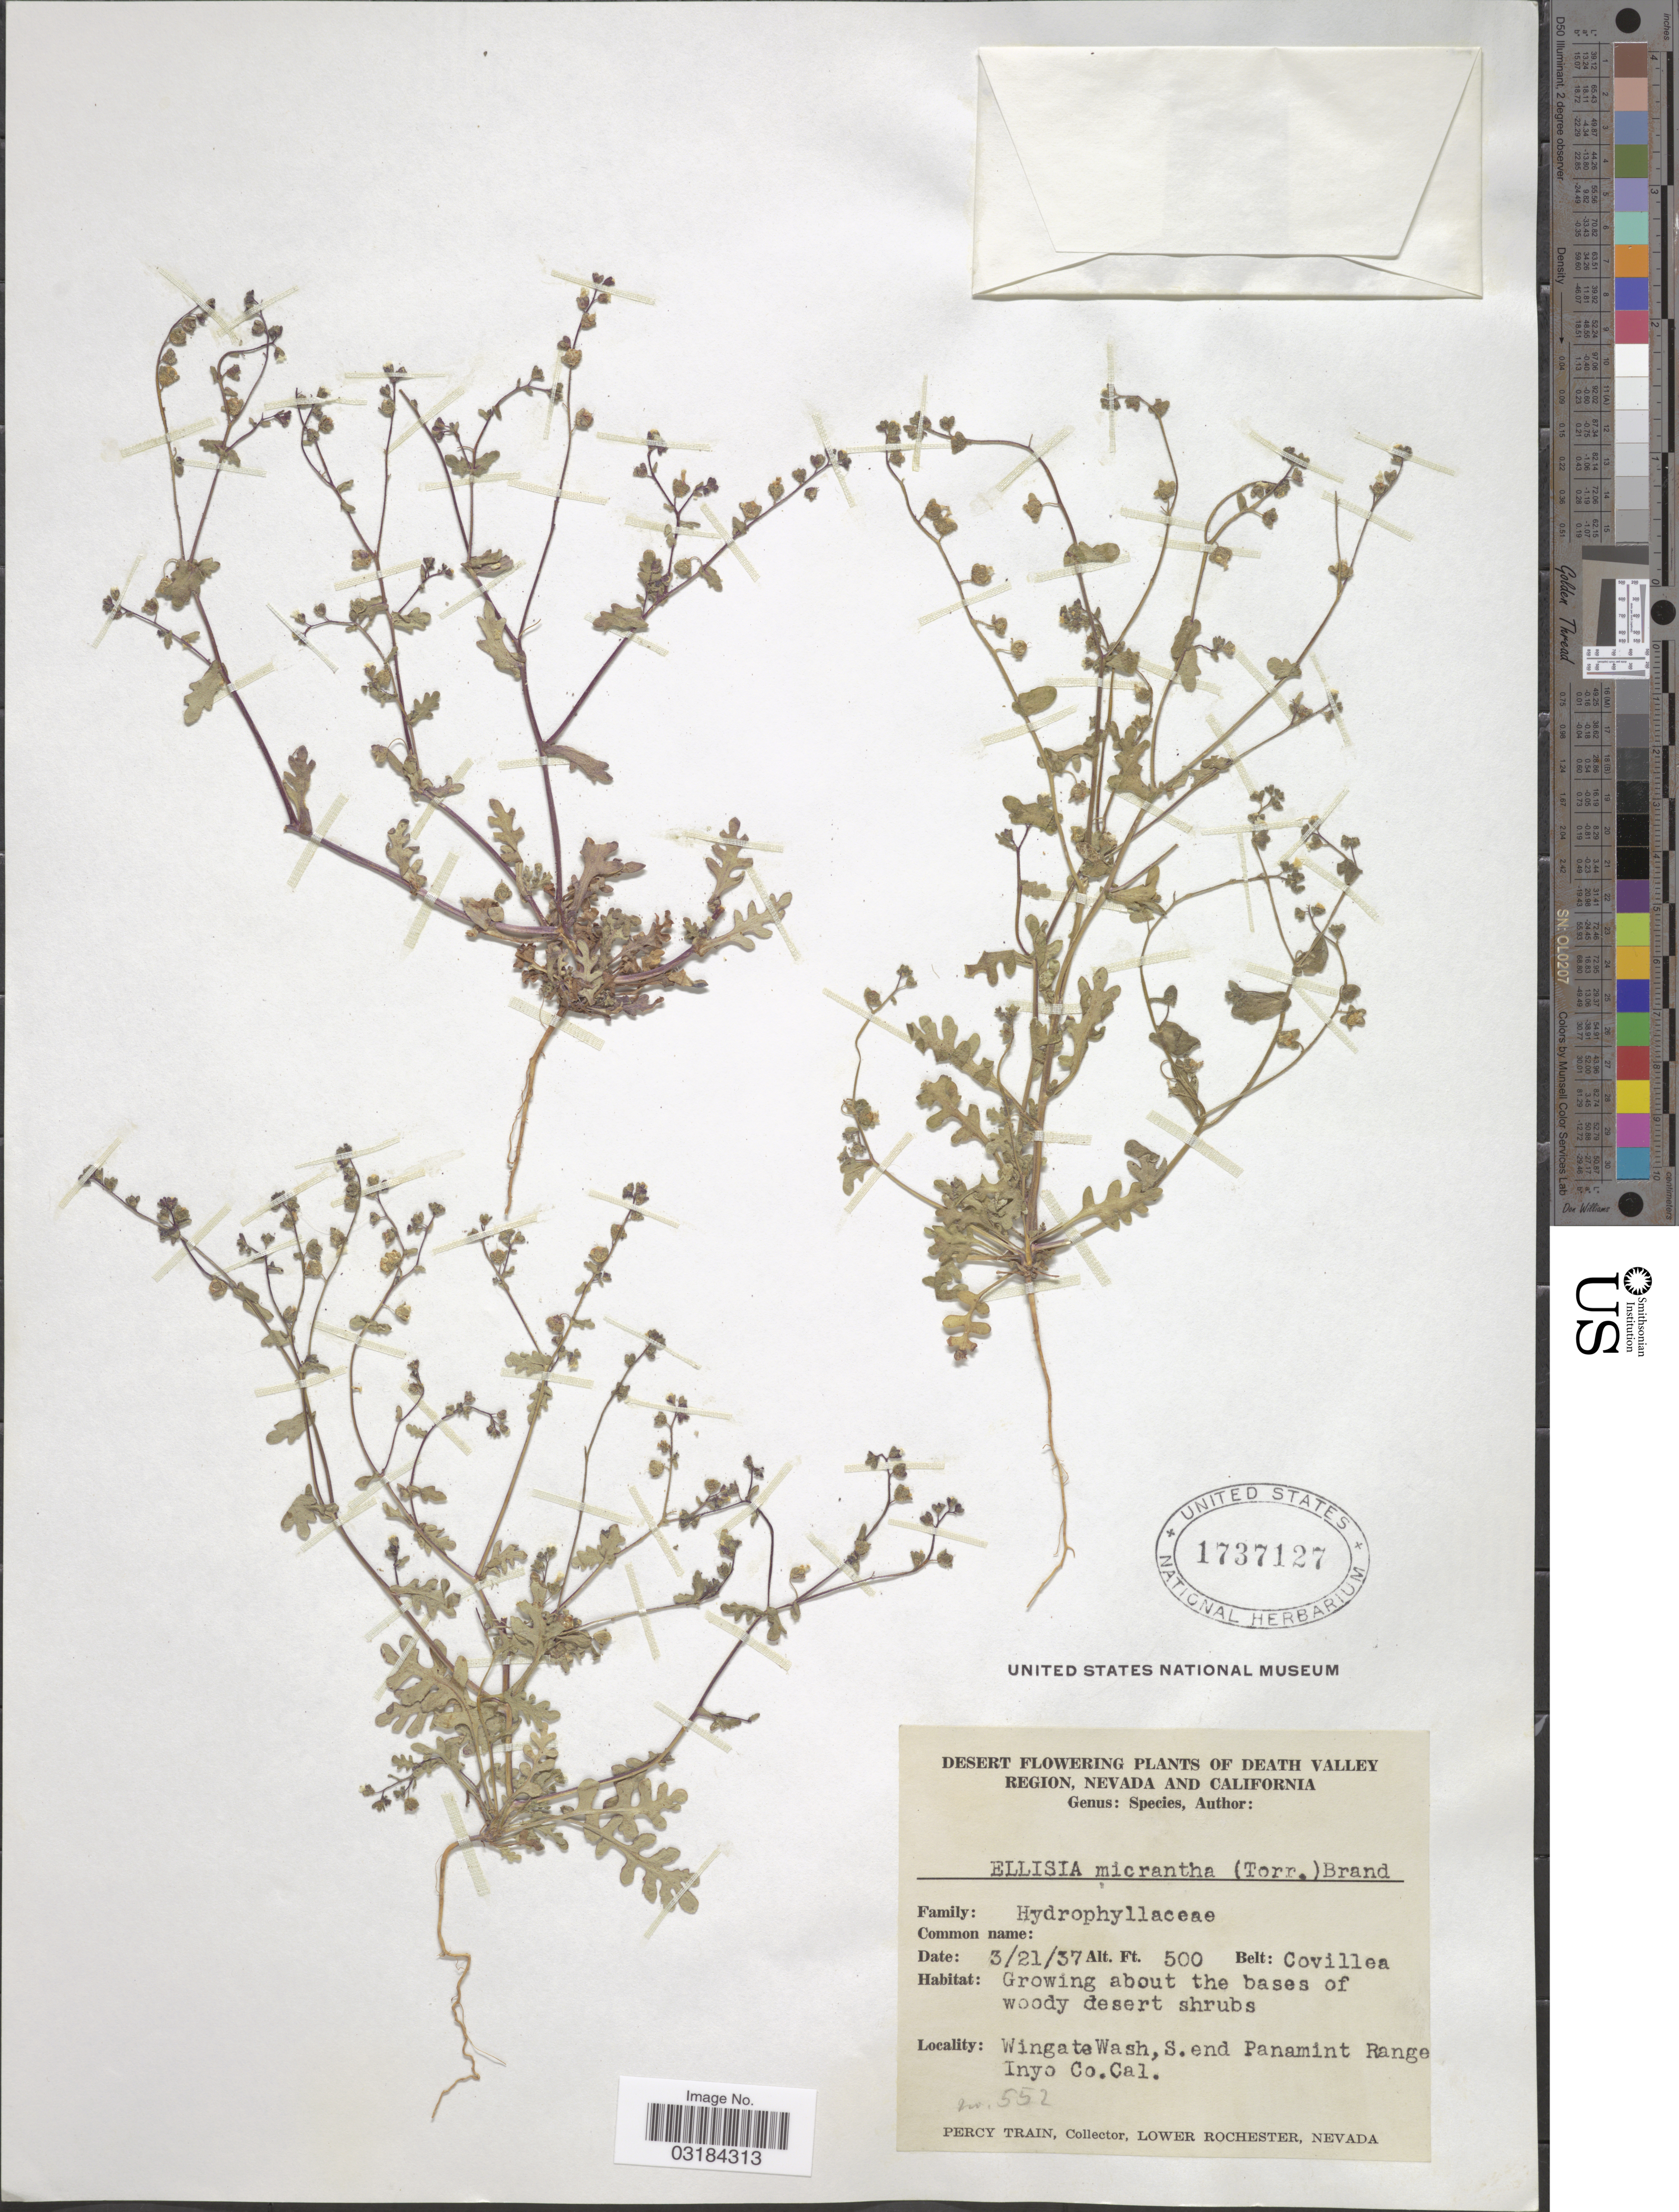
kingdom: Plantae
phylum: Tracheophyta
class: Magnoliopsida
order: Boraginales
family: Hydrophyllaceae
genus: Eucrypta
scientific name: Eucrypta micrantha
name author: (Torr.) A. Heller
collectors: P. Train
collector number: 552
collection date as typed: Transcribed d/m/y: 21/3/37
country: United States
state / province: California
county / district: Inyo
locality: Wingata Wash, S. end Panamint Range, Inyo Co.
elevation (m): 152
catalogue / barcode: US 1737127